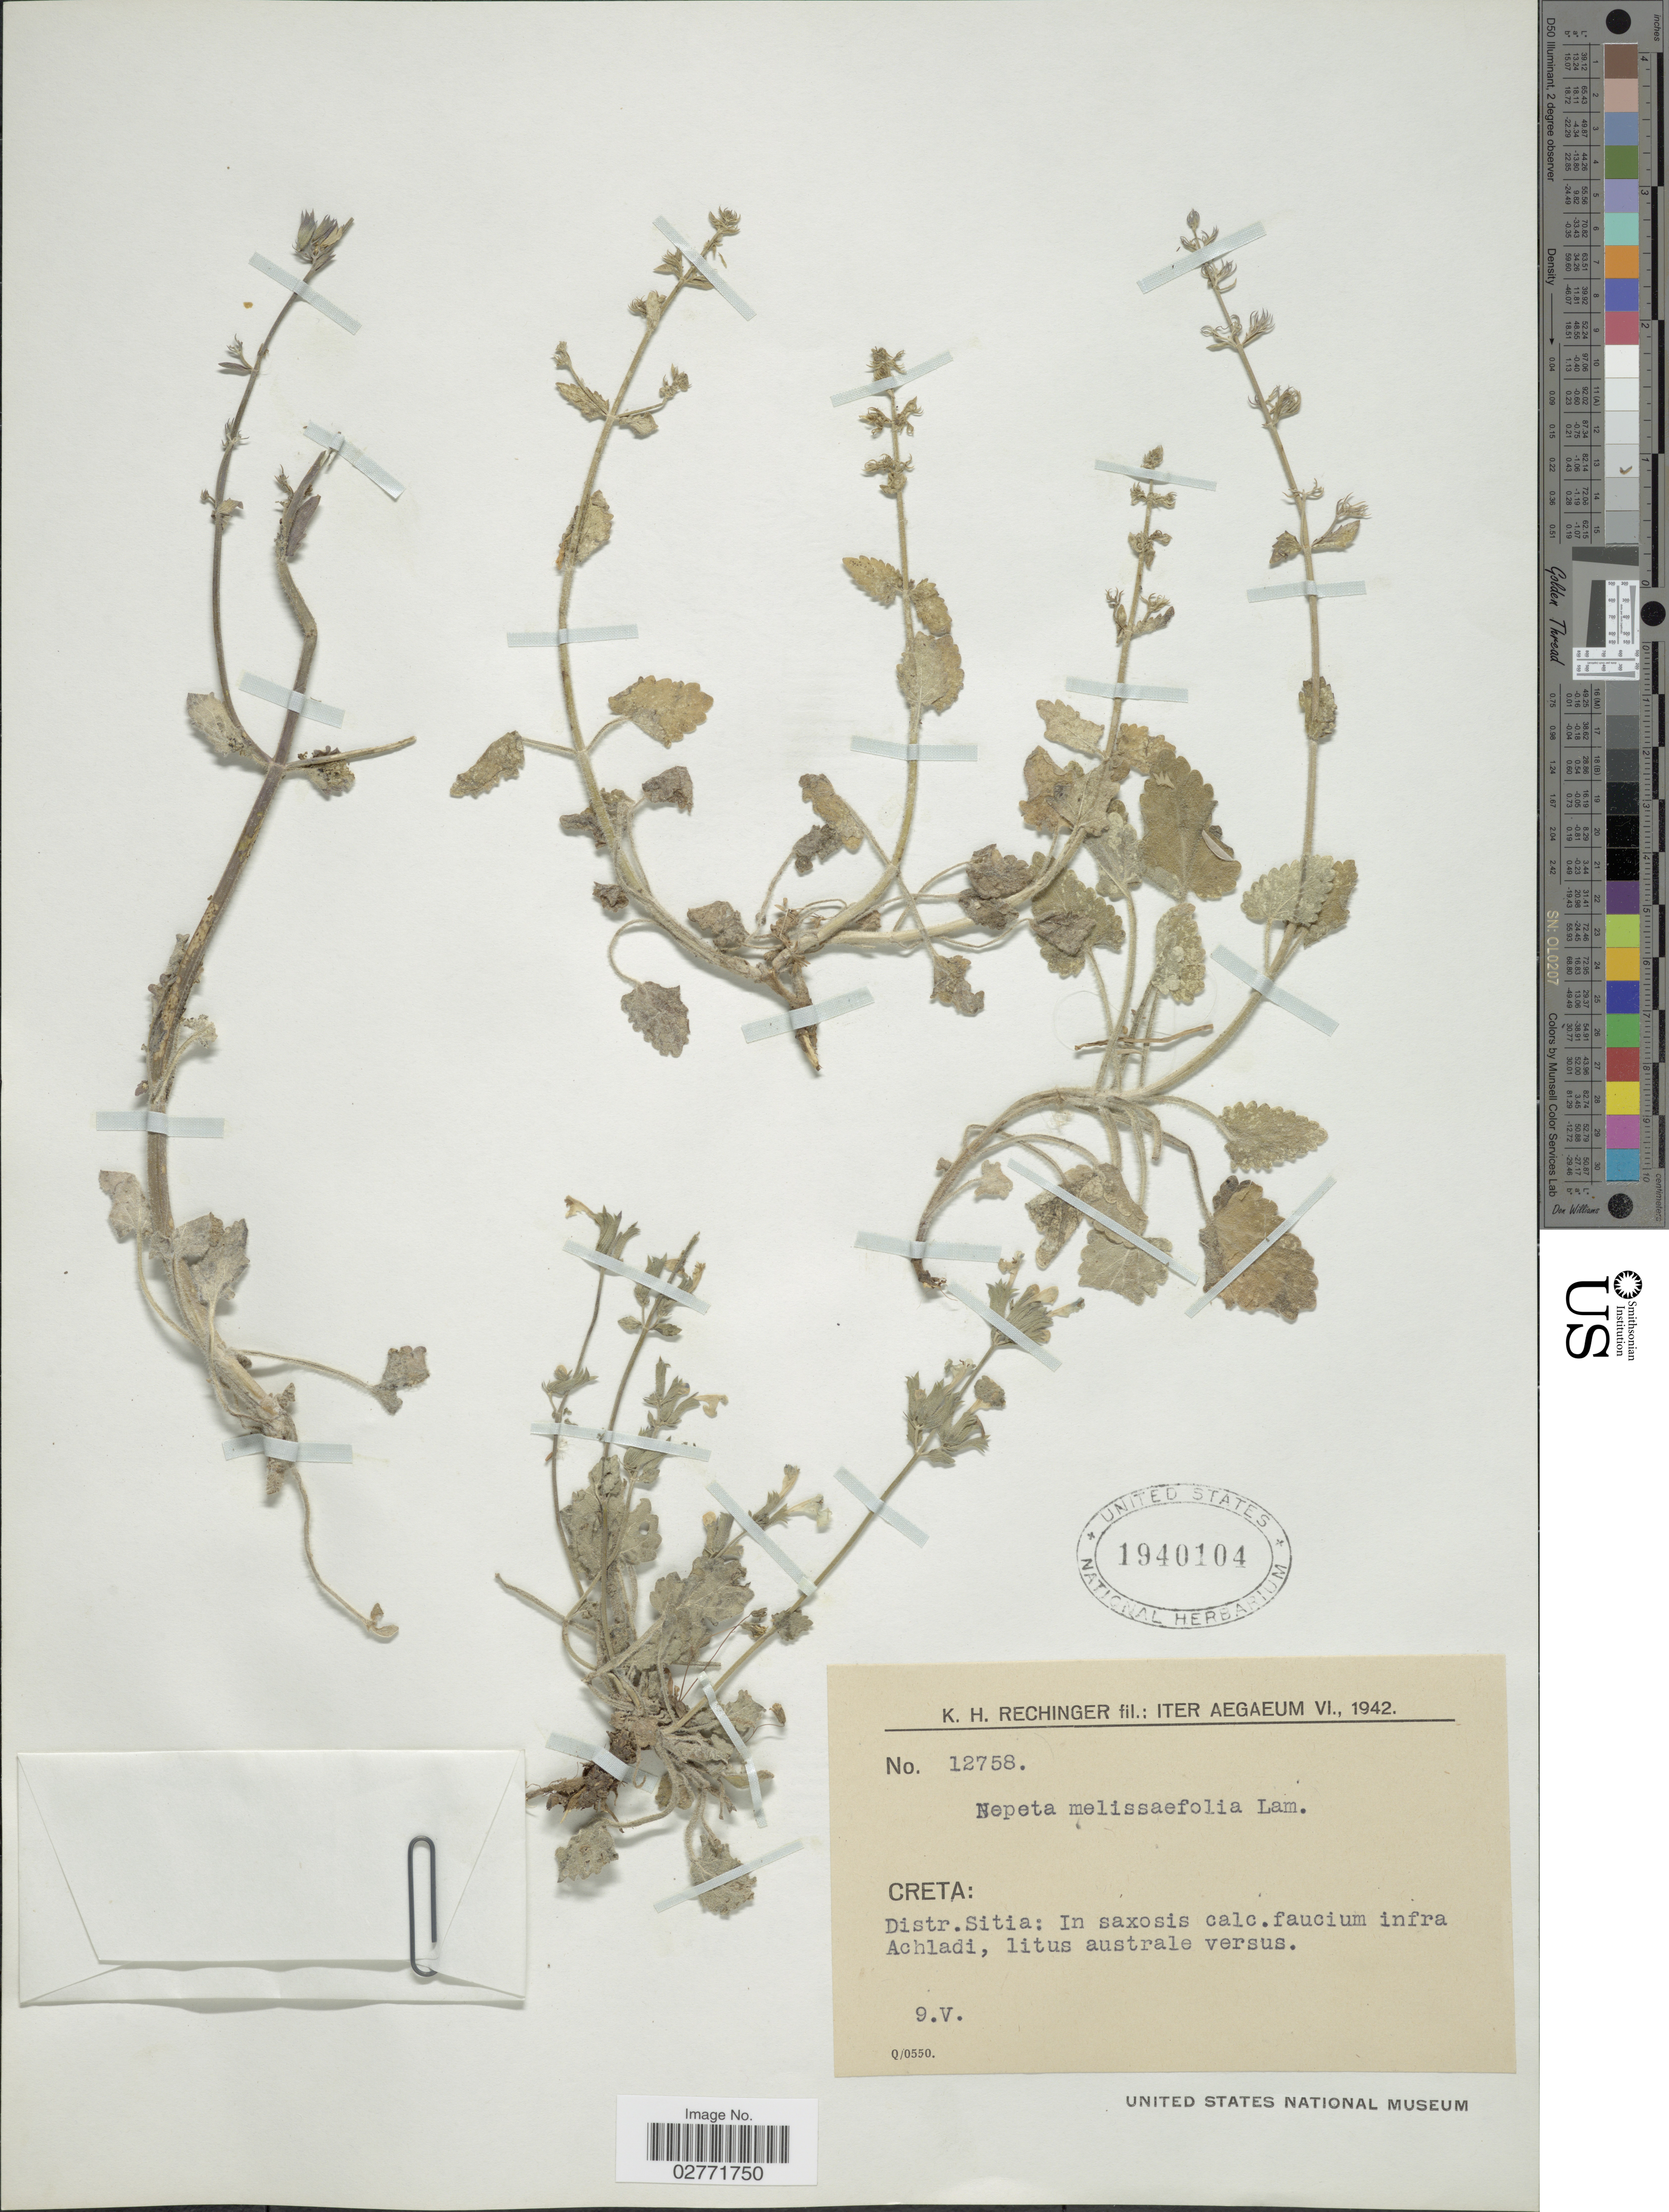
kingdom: Plantae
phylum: Tracheophyta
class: Magnoliopsida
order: Lamiales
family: Lamiaceae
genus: Nepeta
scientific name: Nepeta melissifolia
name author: Lam.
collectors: K. H. Rechinger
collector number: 12758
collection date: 1942-05-09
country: Greece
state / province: Crete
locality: Iter Aegaeum, Creta: Distr. Sitia: In saxosis calc. faucium infra Achladi, litus australe versus.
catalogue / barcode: US 1940104